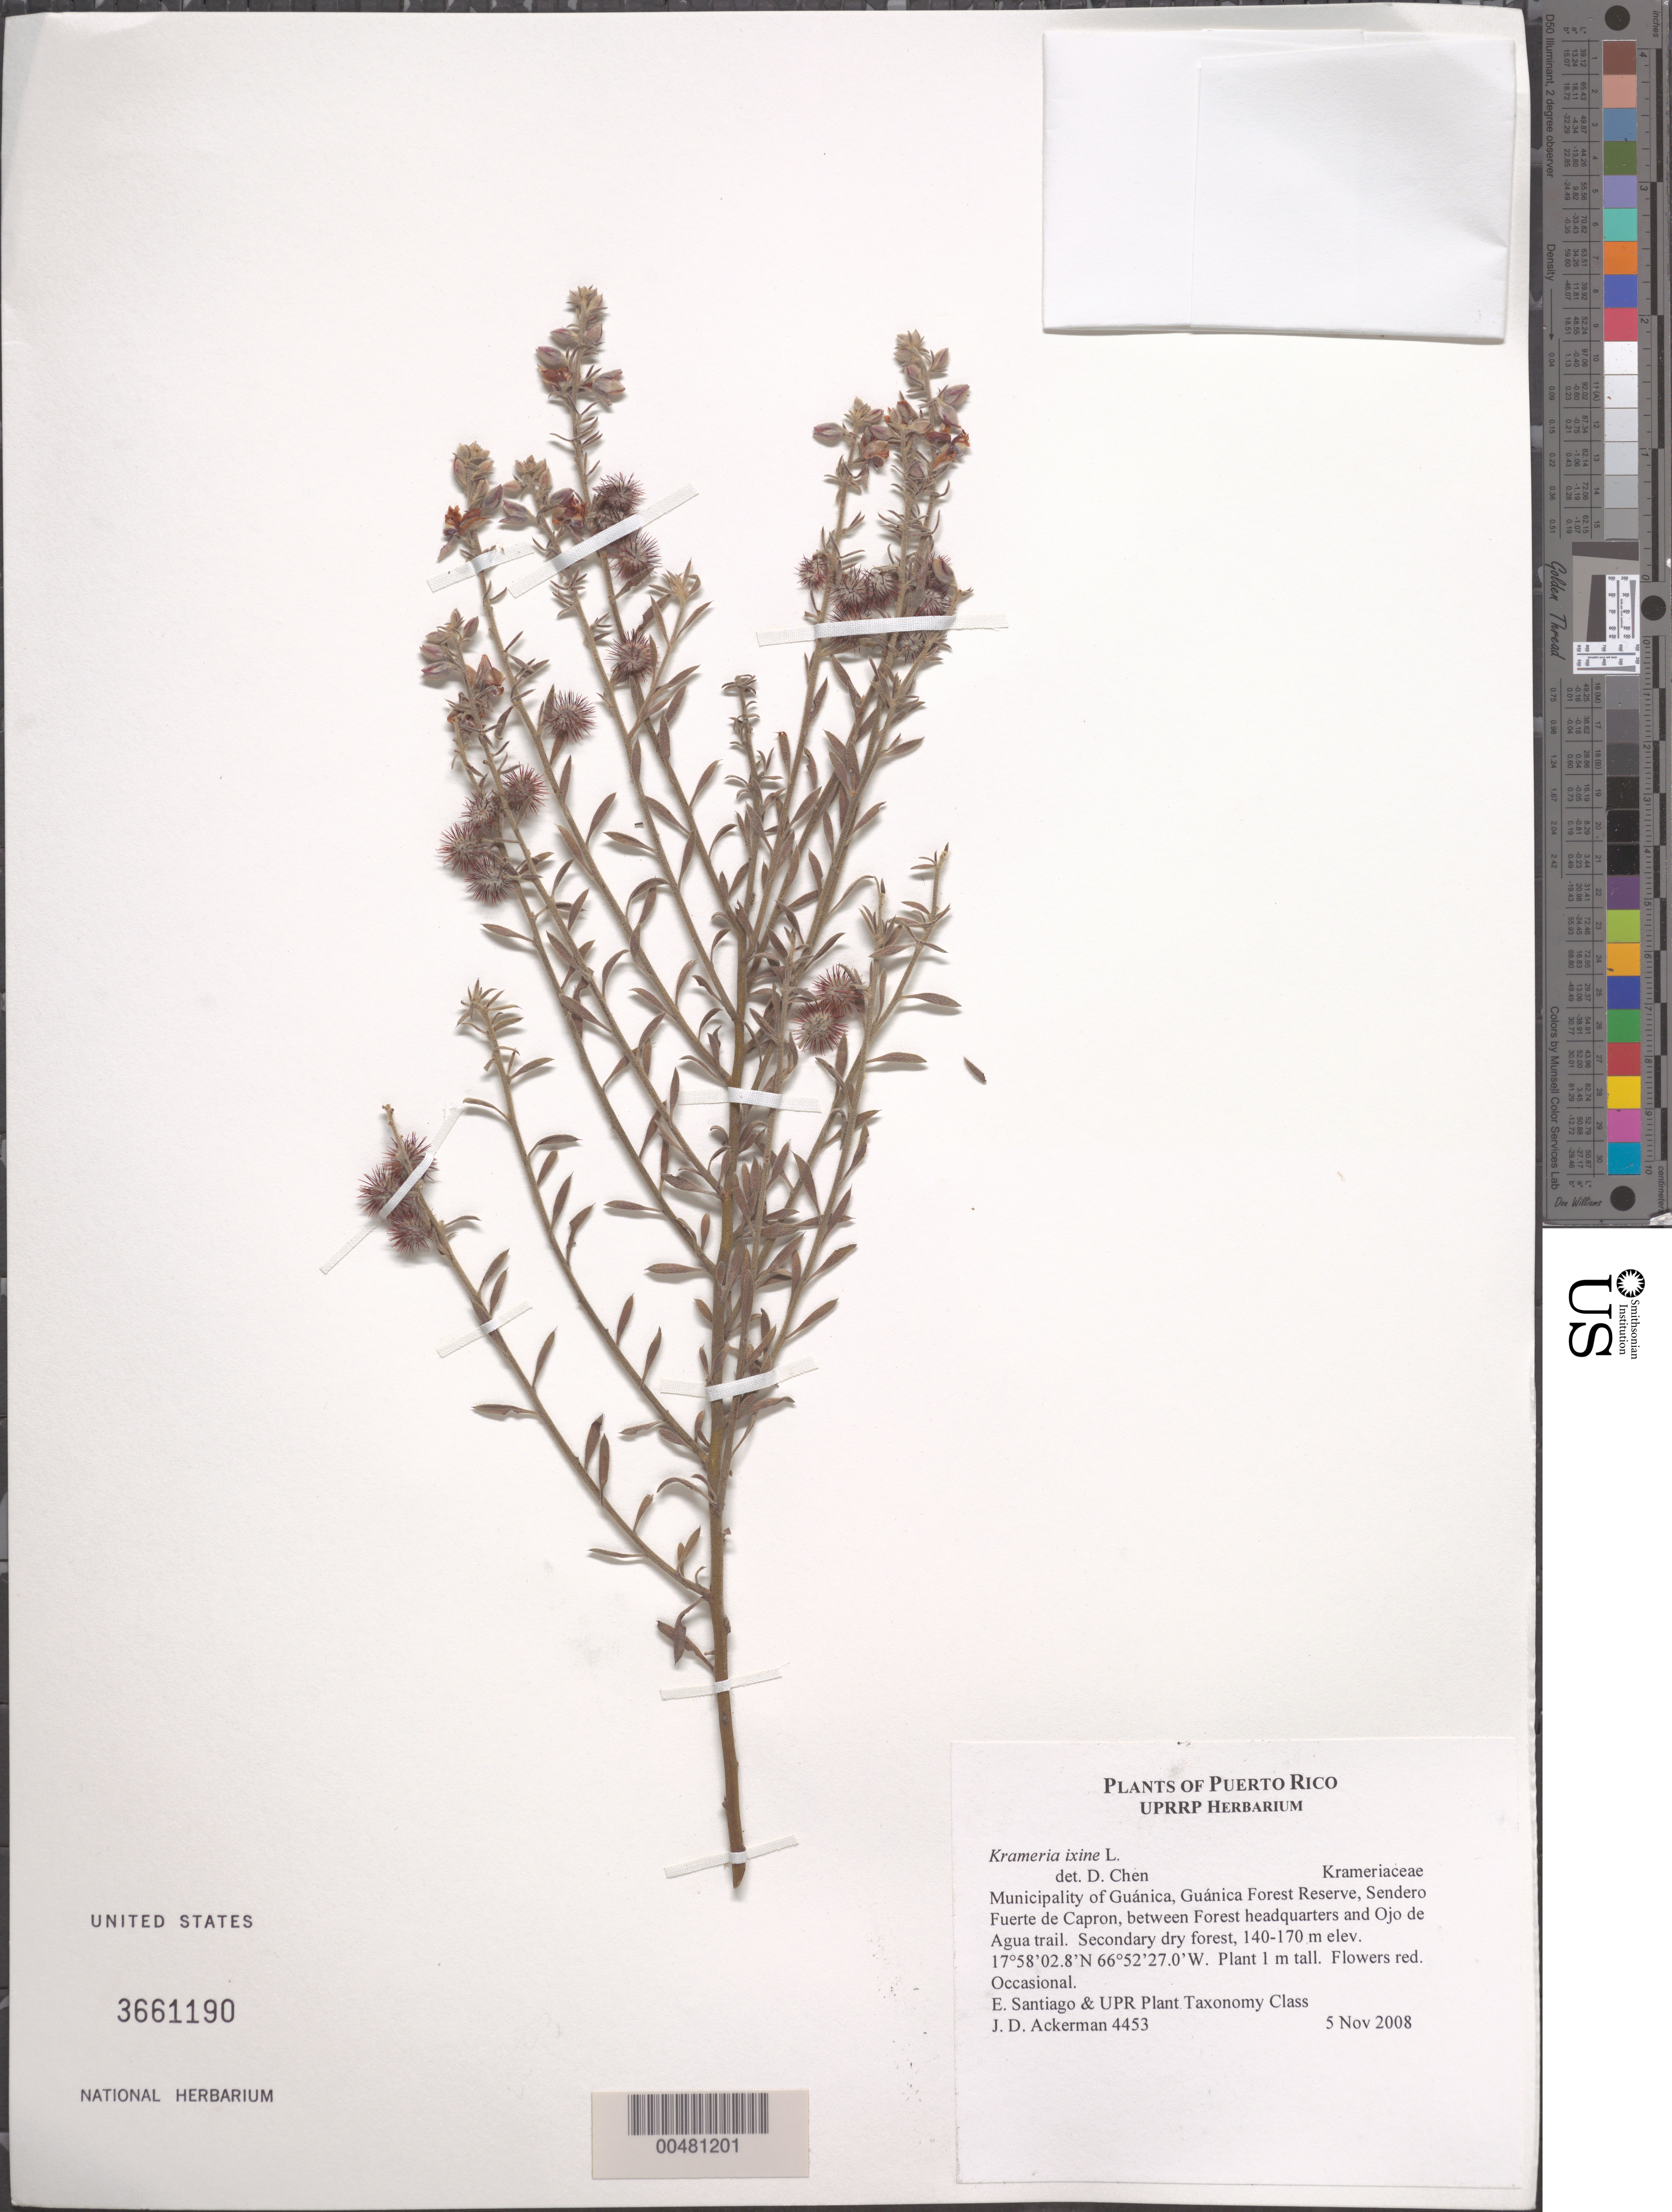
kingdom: Plantae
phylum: Tracheophyta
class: Magnoliopsida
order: Zygophyllales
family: Krameriaceae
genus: Krameria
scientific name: Krameria ixine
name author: L.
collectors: J. D. Ackerman, E. Santiago & UPR Plant Taxonomy Class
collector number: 4453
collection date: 2008-11-05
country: Puerto Rico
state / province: Guánica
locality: Guánica Forest Reserve, Sendero Fuerte de Capron, between forest headquarters and Ojo de Agua trail.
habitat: Secondary dry forest. Occasional.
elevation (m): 140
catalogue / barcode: US 3661190